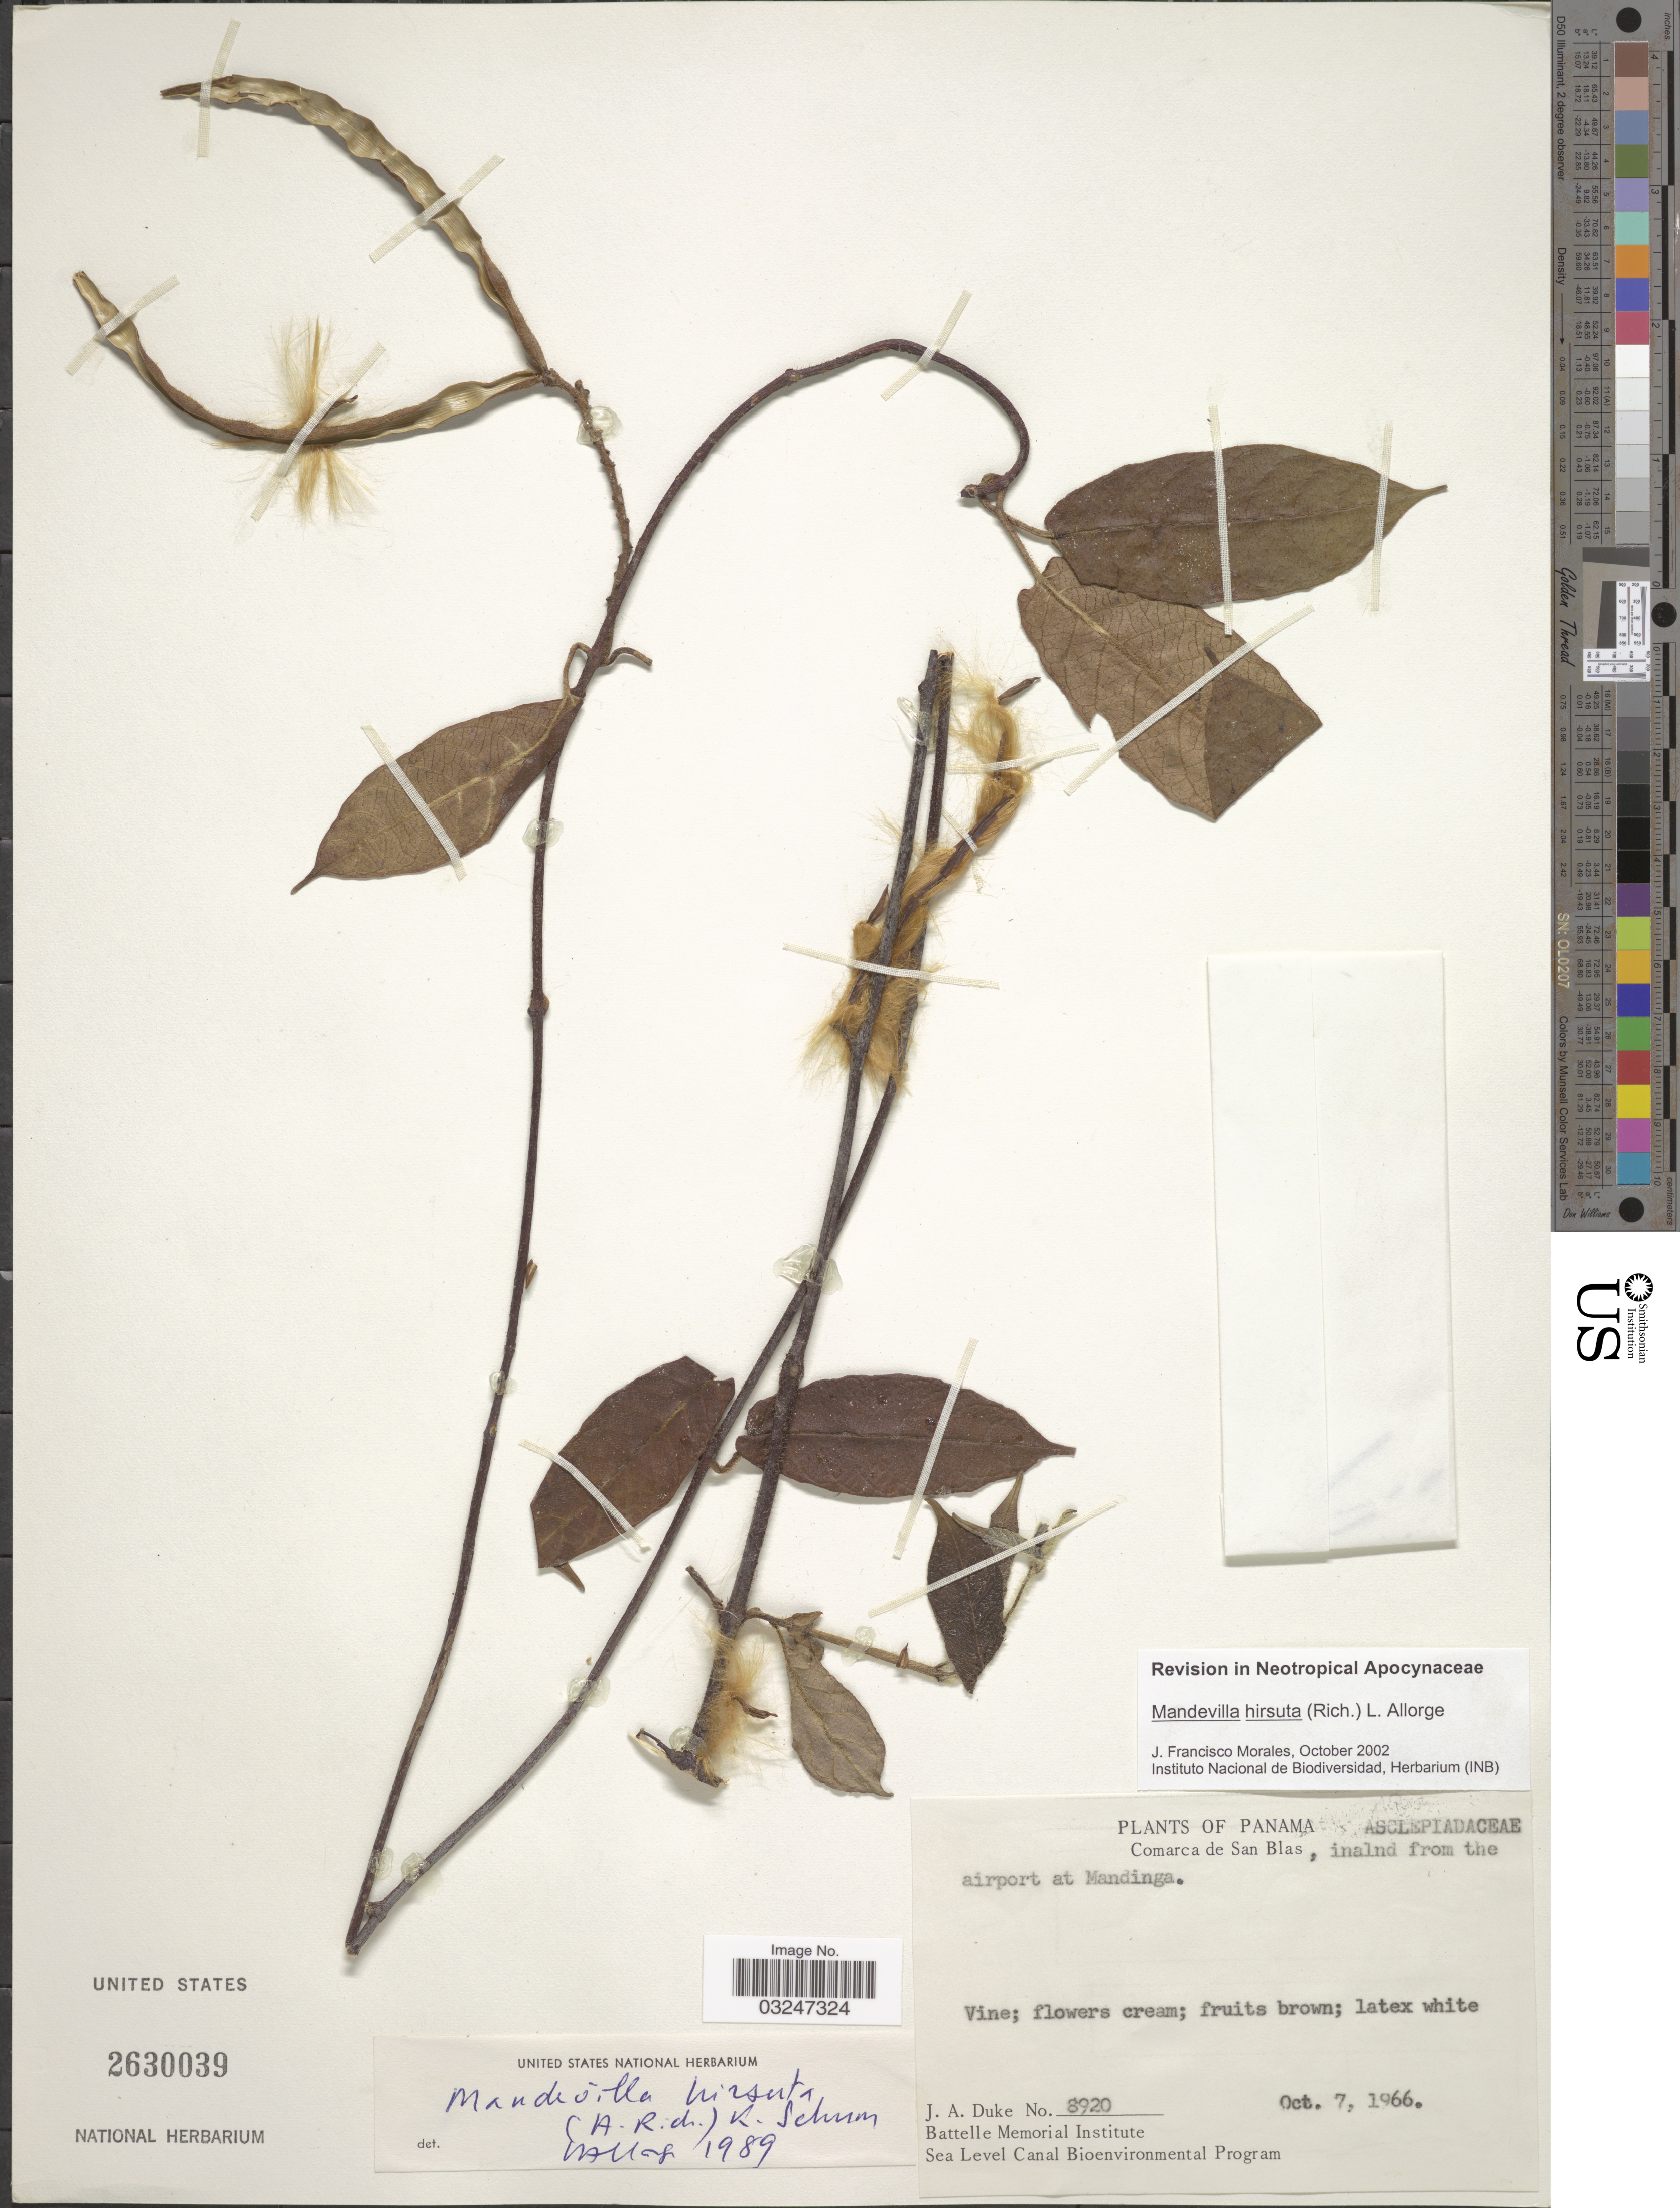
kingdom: Plantae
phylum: Tracheophyta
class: Magnoliopsida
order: Gentianales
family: Apocynaceae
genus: Mandevilla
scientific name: Mandevilla hirsuta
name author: (Rich.) K. Schum.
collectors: J. A. Duke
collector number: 8920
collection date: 1966-10-07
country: Panama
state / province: Kuna Yala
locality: Comarca de San Blas, inalnd from the airport at Mandinga.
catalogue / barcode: US 2630039